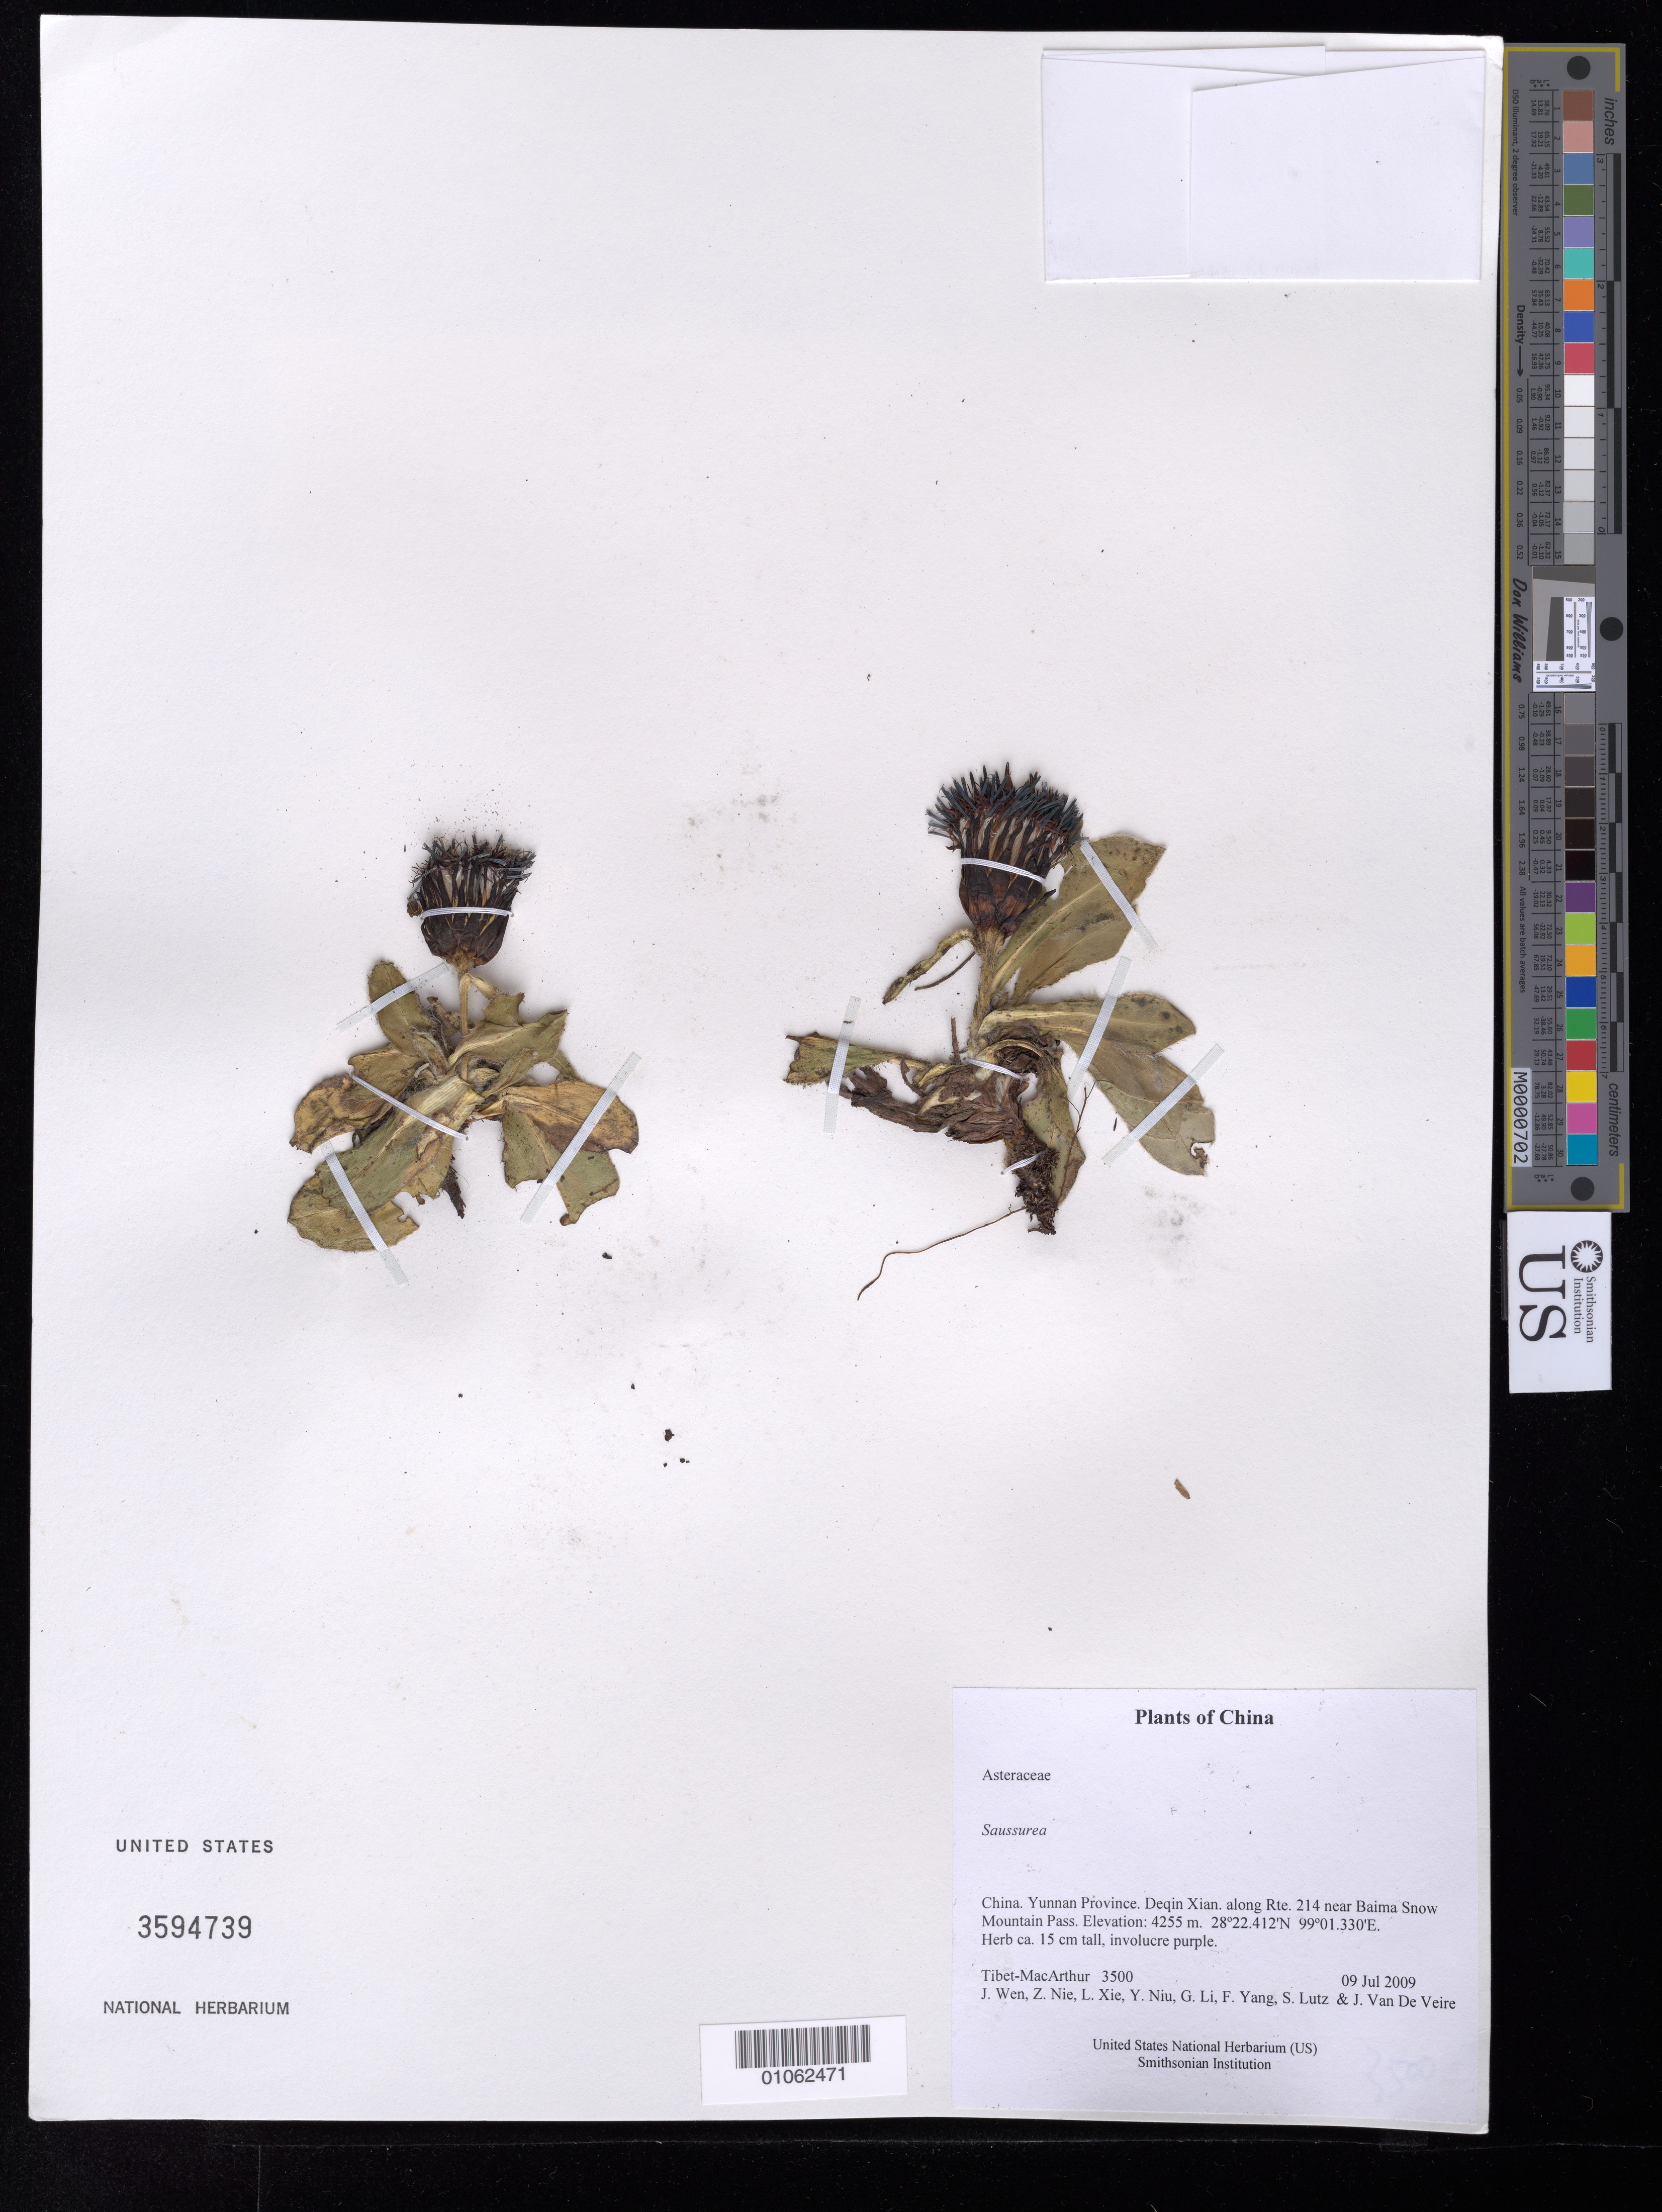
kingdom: Plantae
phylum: Tracheophyta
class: Magnoliopsida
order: Asterales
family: Asteraceae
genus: Saussurea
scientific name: Saussurea sp.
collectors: Tibet-MacArthur, J. Wen, Z. Nie, L. Xie, Y. Niu, G. Li, F. Yang, S. Lutz & J. Van De Veire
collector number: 3500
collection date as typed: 09 Jul 2009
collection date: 2009-07-09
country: China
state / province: Yunnan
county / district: Deqin Xian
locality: Along Rte. 214 near Baima Snow Mountain Pass.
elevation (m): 4255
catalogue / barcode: US 3594739